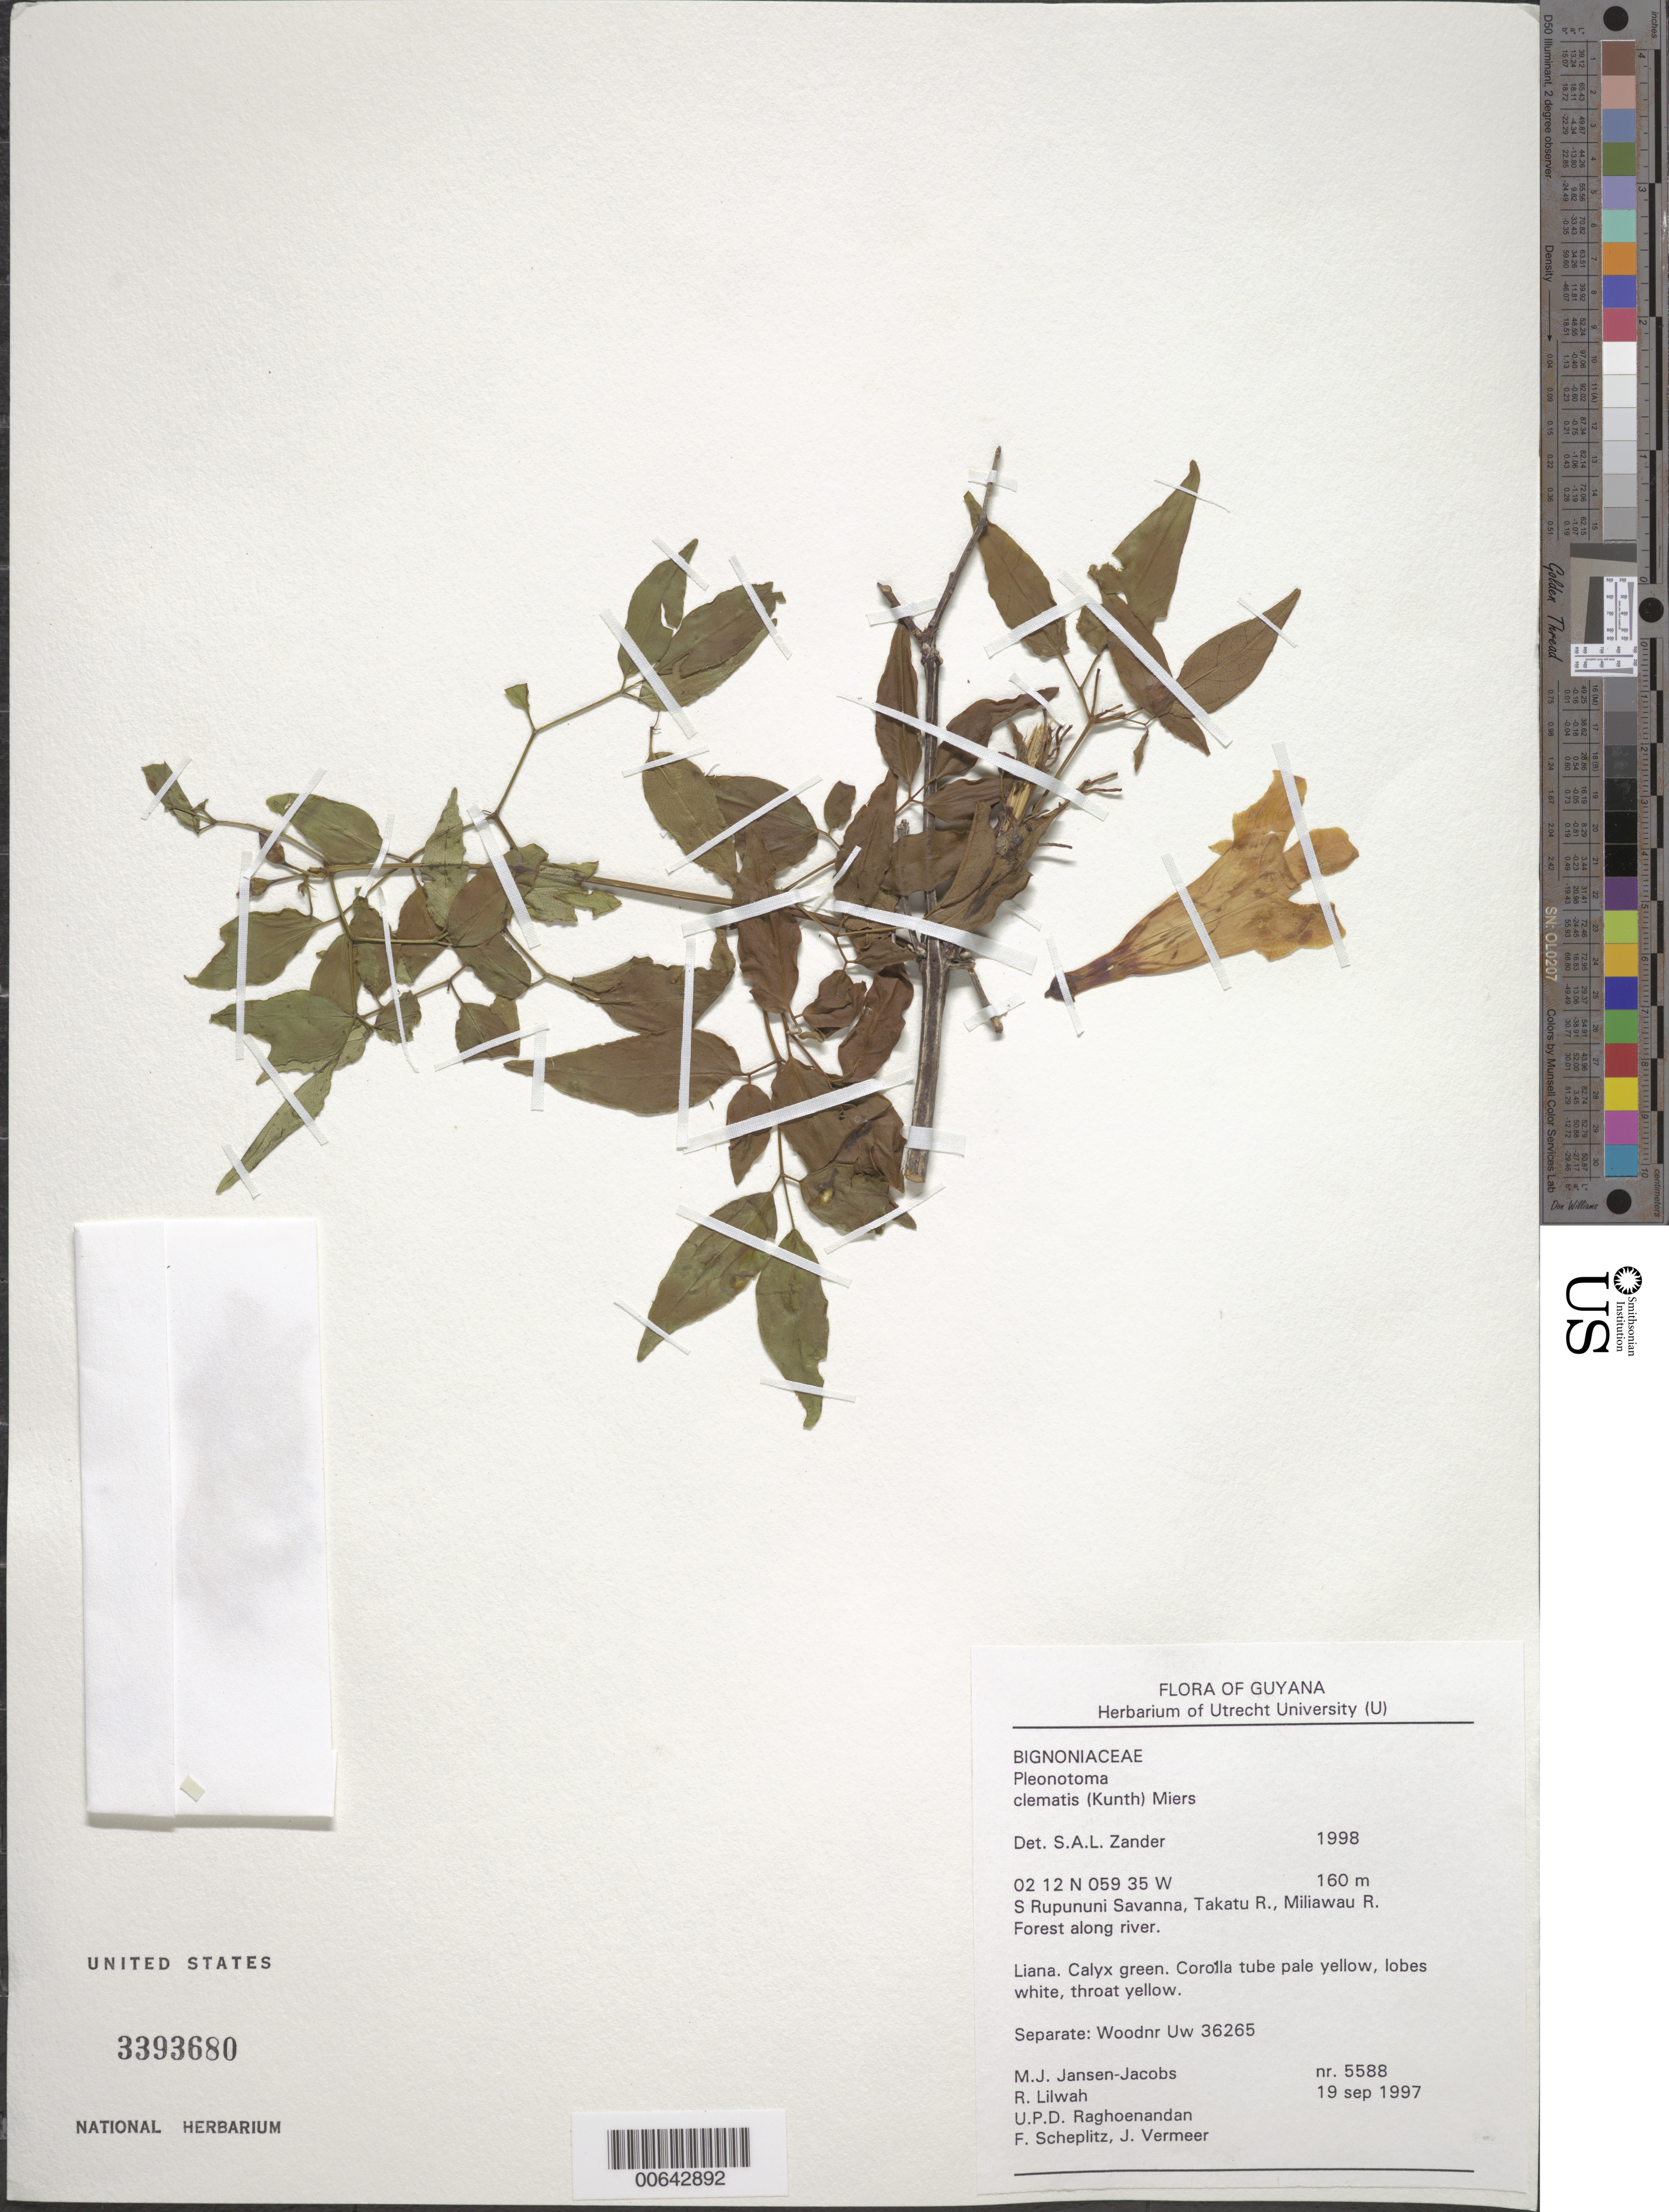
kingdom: Plantae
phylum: Tracheophyta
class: Magnoliopsida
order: Lamiales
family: Bignoniaceae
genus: Pleonotoma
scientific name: Pleonotoma clematis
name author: (Kunth) Miers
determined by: Zander, S. A. L.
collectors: M. J. Jansen-Jacobs, R. Lilwah, U. Raghoenandan, F. Scheplitz & J. Vermeer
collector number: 5588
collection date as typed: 19-Sep-97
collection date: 1997-09-19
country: Guyana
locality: S. Rupununi Savanna, Takatu R., Miliawau R.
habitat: Forest along river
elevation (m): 160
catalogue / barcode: US 3393680